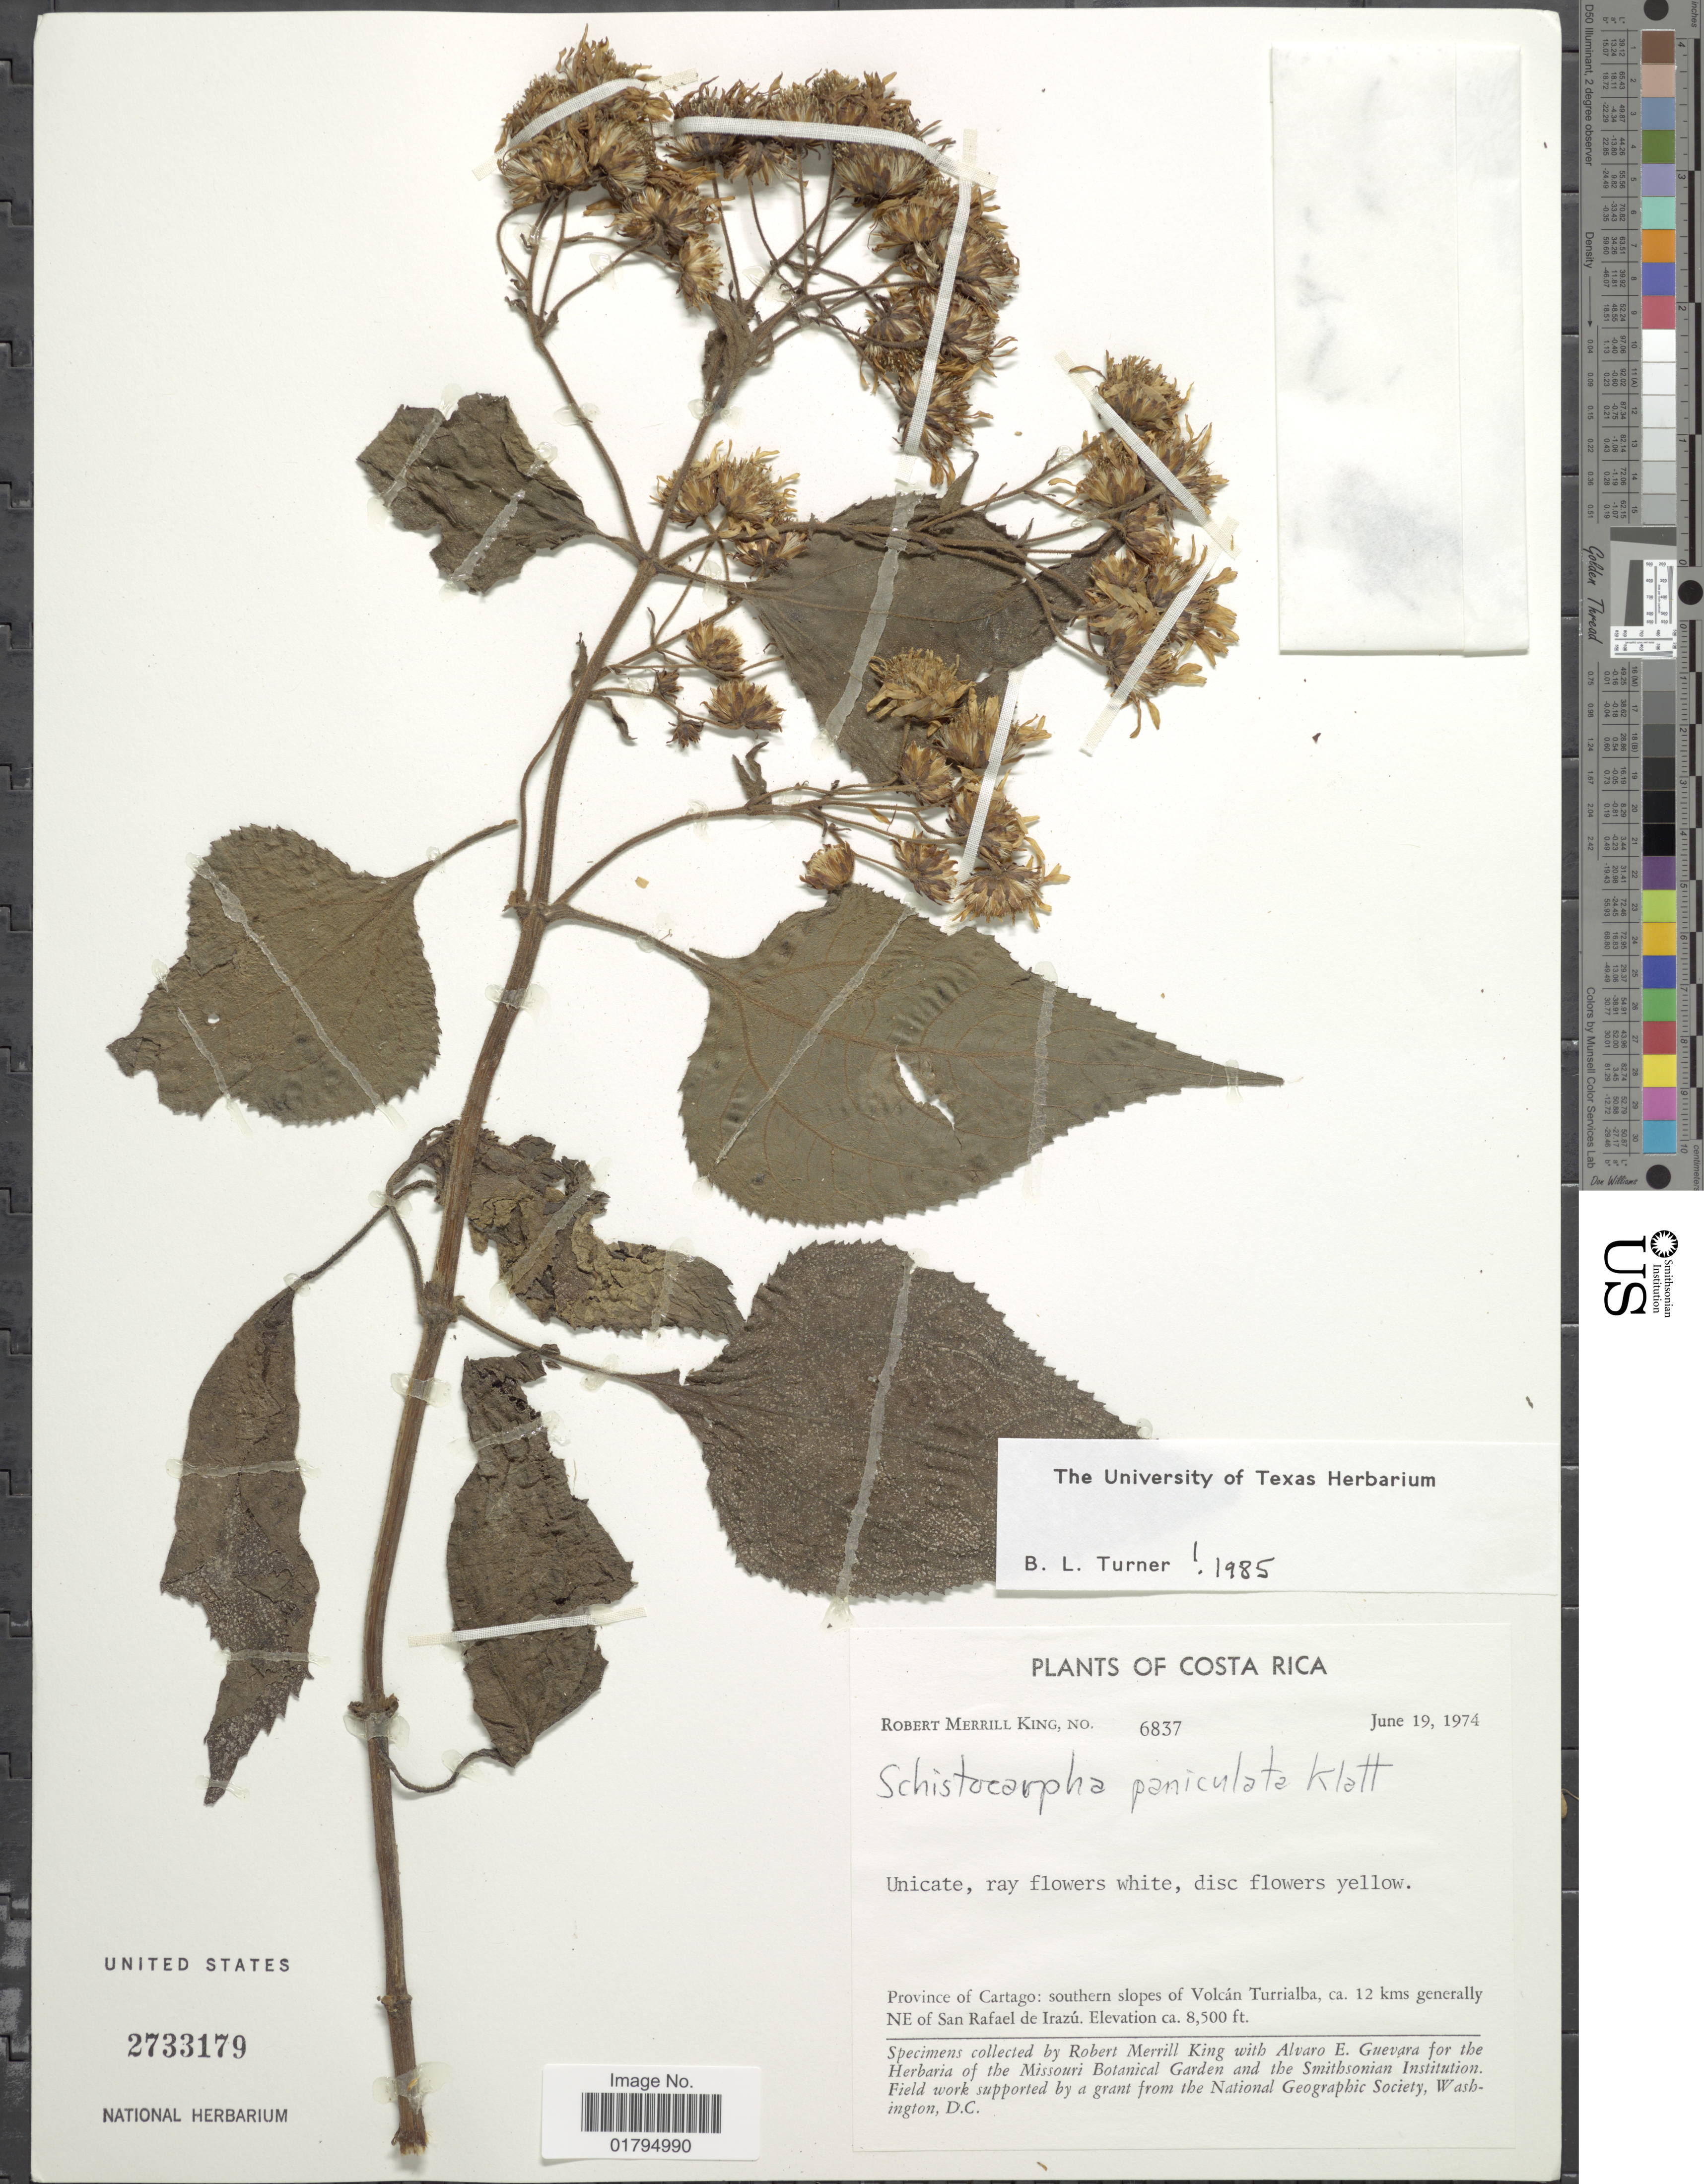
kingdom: Plantae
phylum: Tracheophyta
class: Magnoliopsida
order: Asterales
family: Asteraceae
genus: Schistocarpha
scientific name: Schistocarpha paniculata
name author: Klatt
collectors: R. M. King & A. E. Guevara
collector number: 6837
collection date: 1974-06-19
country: Costa Rica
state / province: Cartago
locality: Southern slopes of Volcan Turrialba, ca. 12 kms generally NE of San Rafael de Irazu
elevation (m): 2591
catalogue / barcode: US 2733179